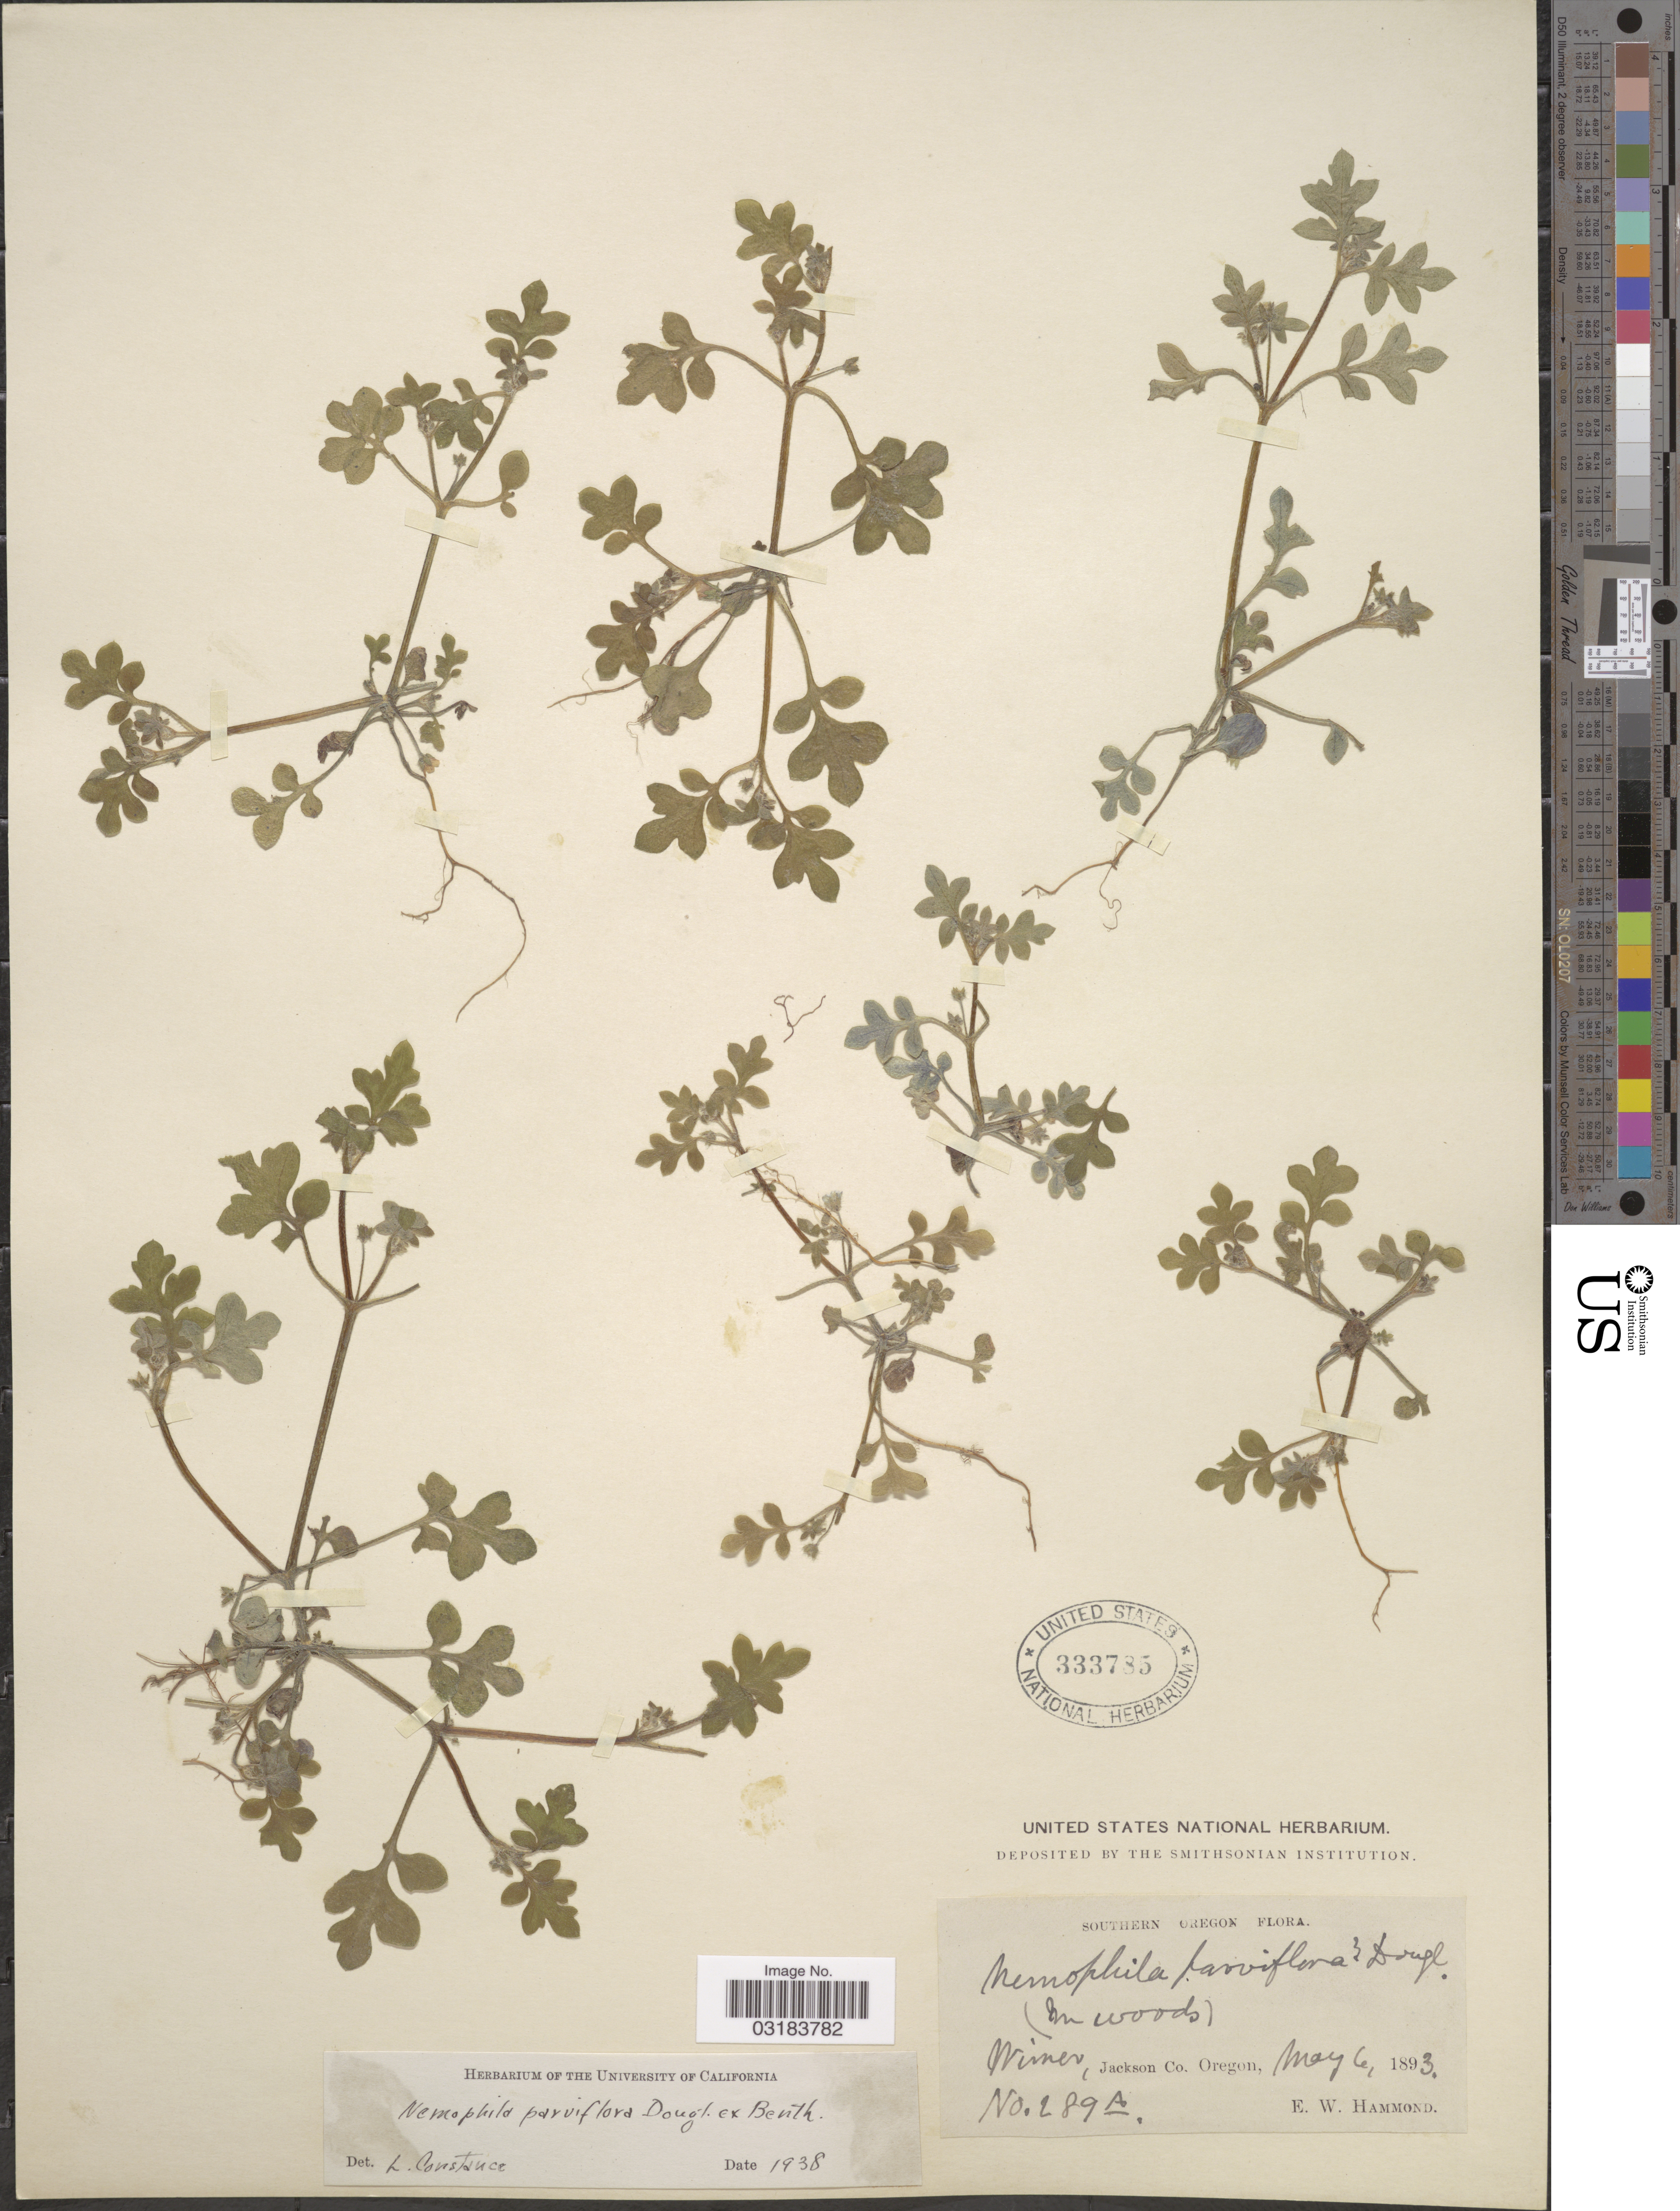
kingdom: Plantae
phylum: Tracheophyta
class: Magnoliopsida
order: Boraginales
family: Hydrophyllaceae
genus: Nemophila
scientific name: Nemophila parviflora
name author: Douglas ex Benth.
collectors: E. Hammond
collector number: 289A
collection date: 1893-05-06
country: United States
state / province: Oregon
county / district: Jackson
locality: Southern Oregon. Wimer, Jackson Co.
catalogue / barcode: US 333785